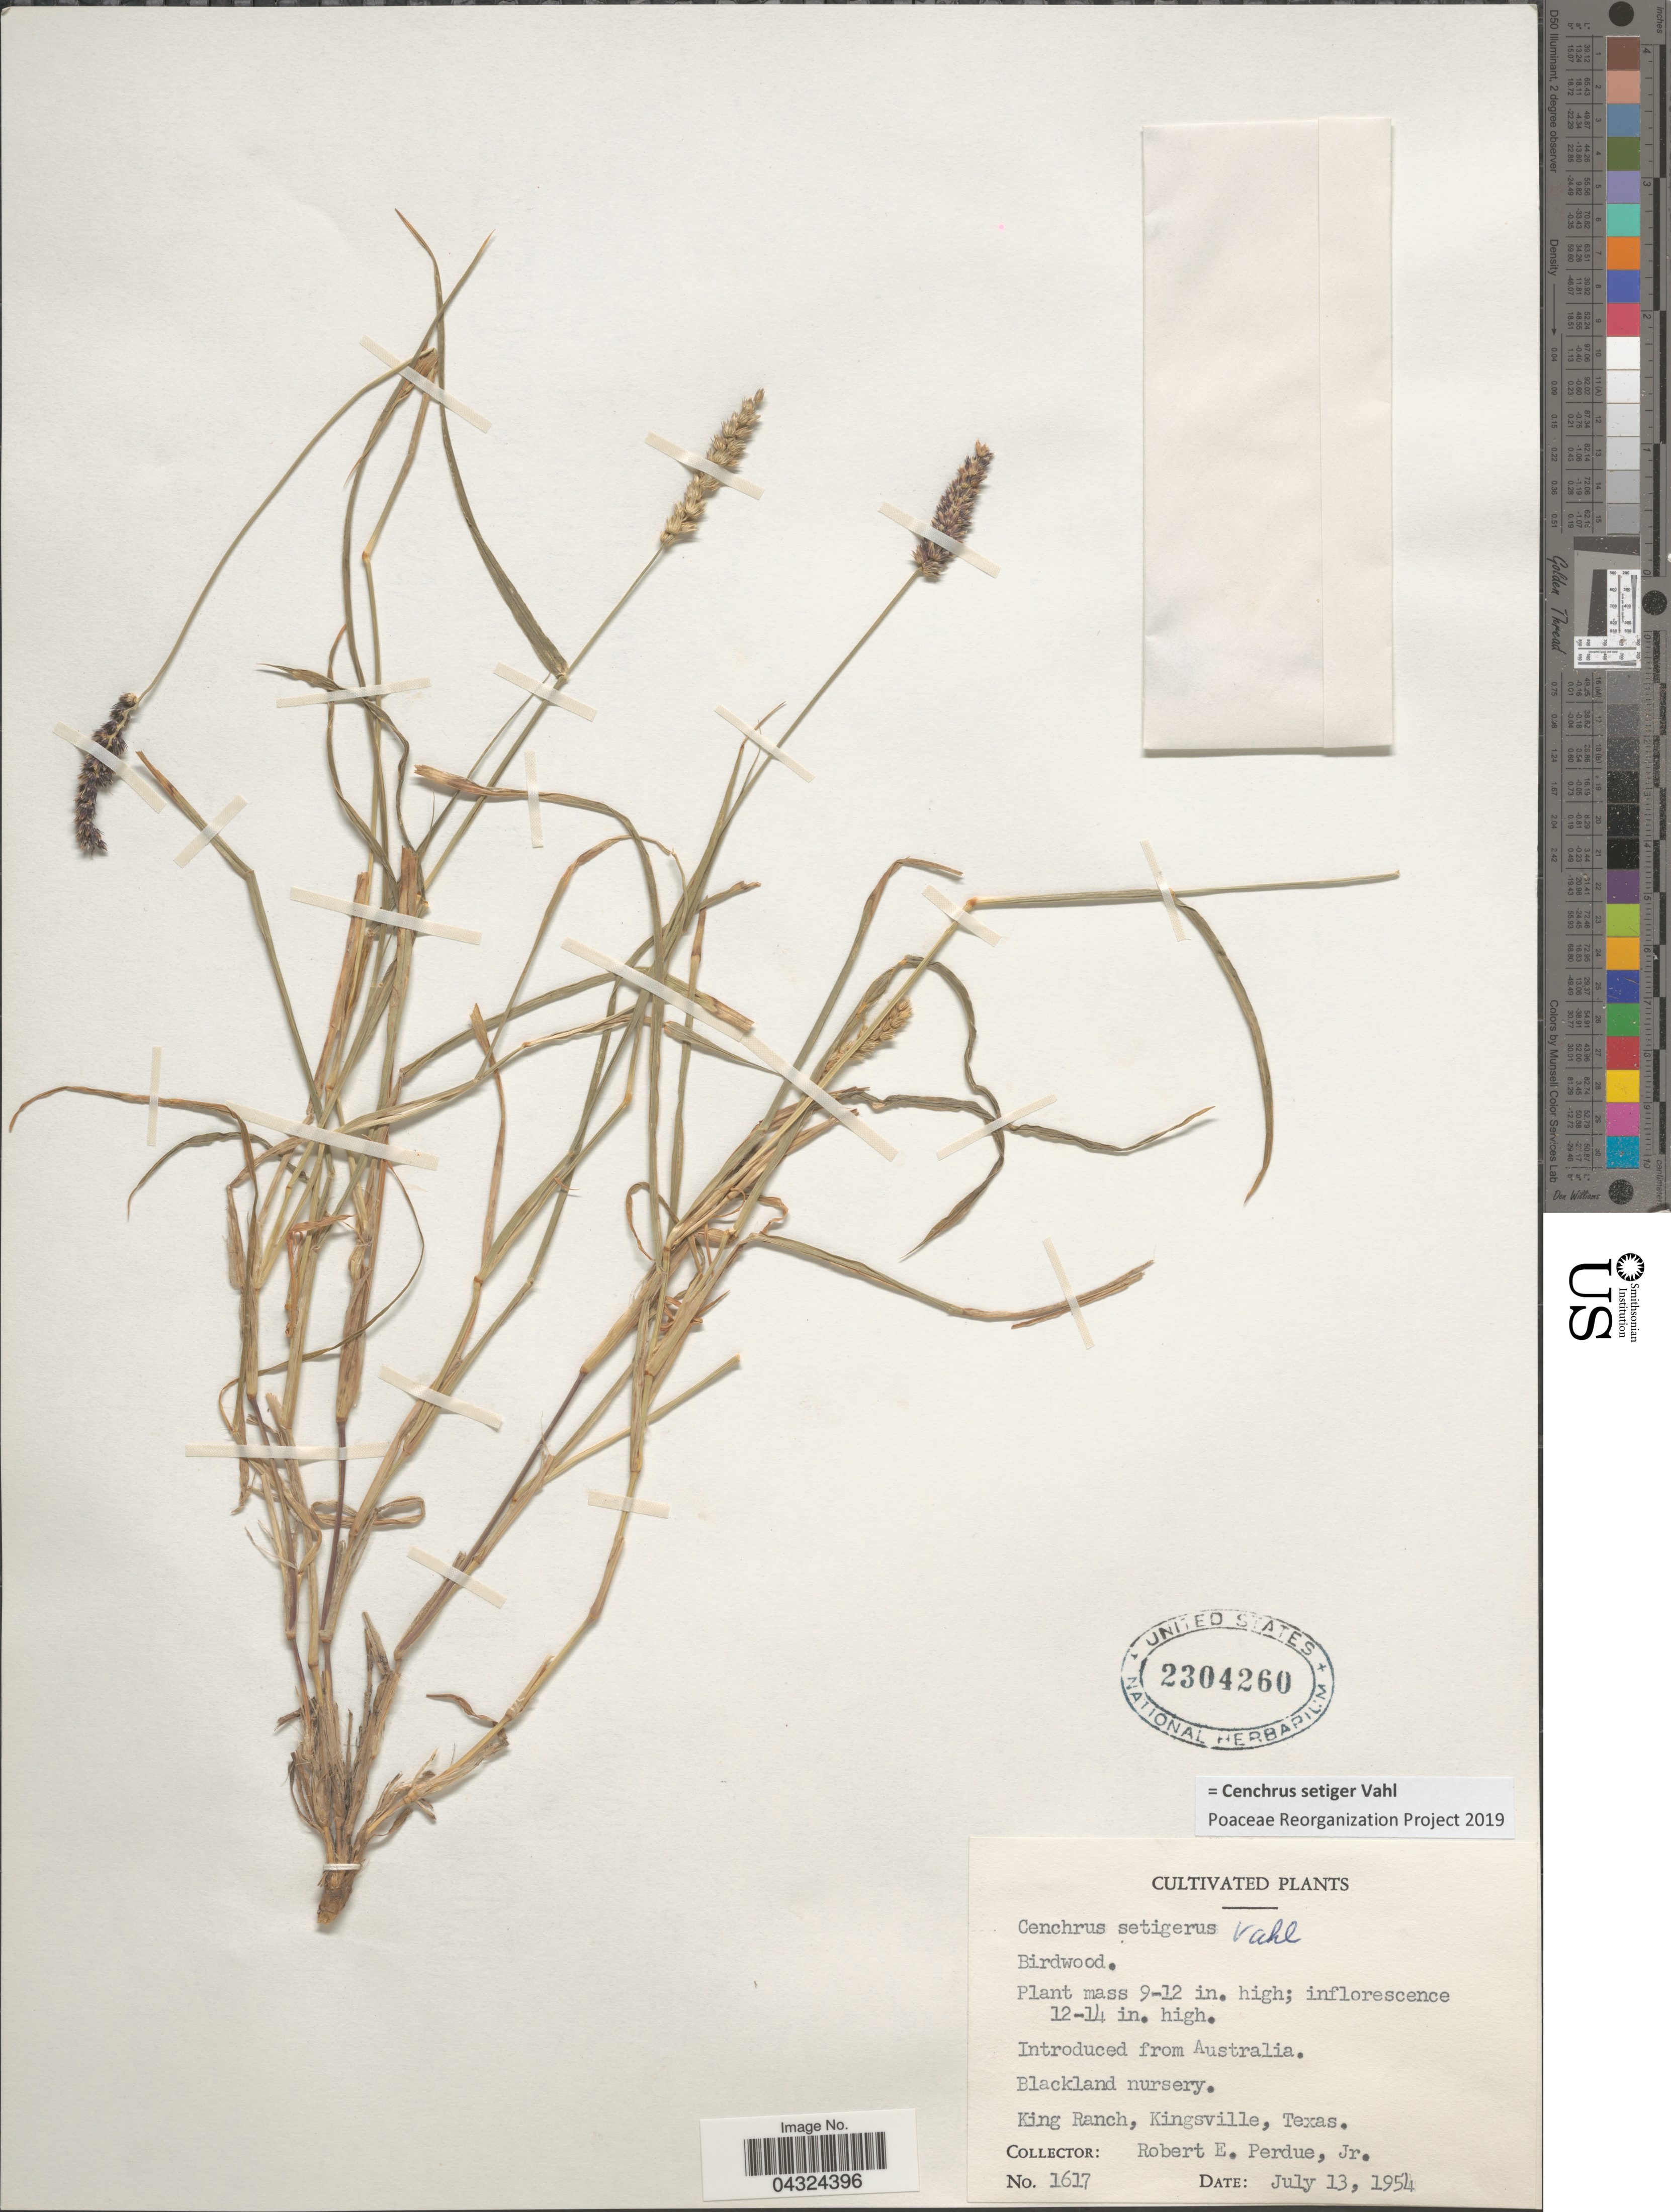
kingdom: Plantae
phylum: Tracheophyta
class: Liliopsida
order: Poales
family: Poaceae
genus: Cenchrus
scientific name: Cenchrus setiger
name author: Vahl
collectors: R. E. Perdue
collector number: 1617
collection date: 1954-07-13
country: United States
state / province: Texas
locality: Blackland nursery. King Ranch, Kingsville.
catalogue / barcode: US 2304260